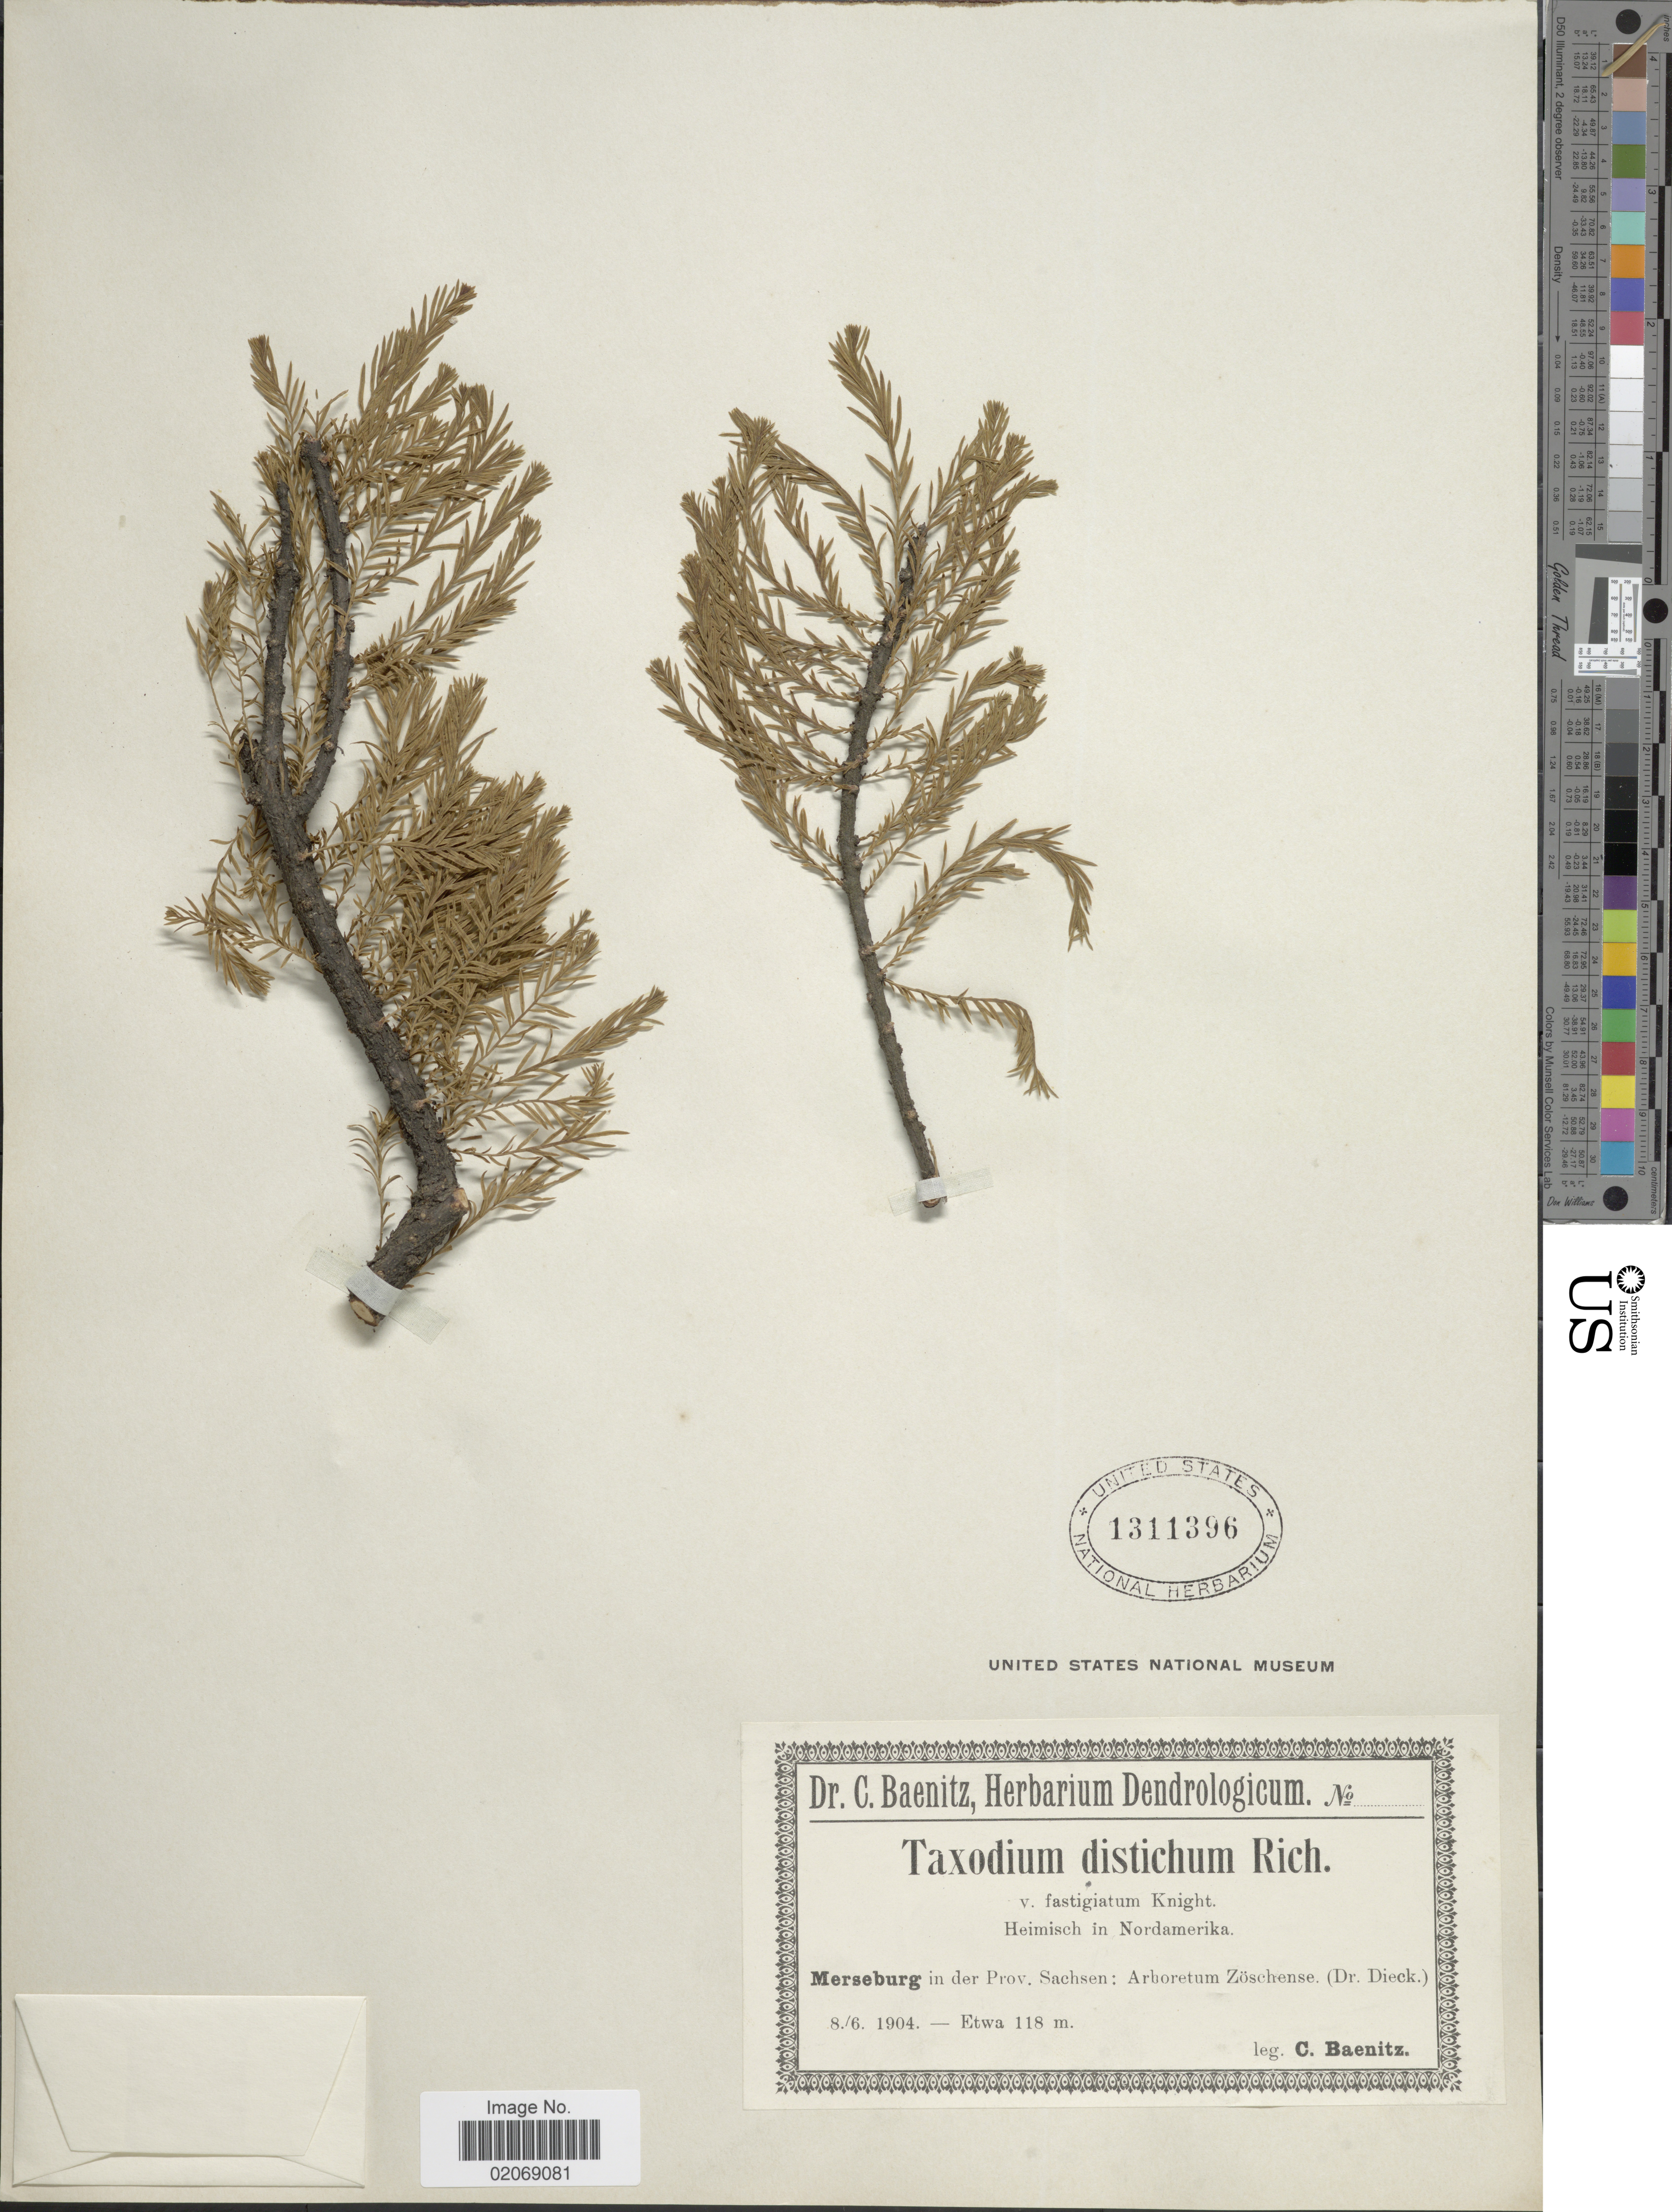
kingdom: Plantae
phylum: Tracheophyta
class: Pinopsida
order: Pinales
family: Cupressaceae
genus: Taxodium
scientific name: Taxodium distichum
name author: (L.) Rich.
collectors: C. G. Baenitz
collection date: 1904-06-08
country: Germany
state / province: Sachsen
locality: Merseburg in der Prov. Sachsen: Arboretum Zoschense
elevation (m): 118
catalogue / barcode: US 1311396